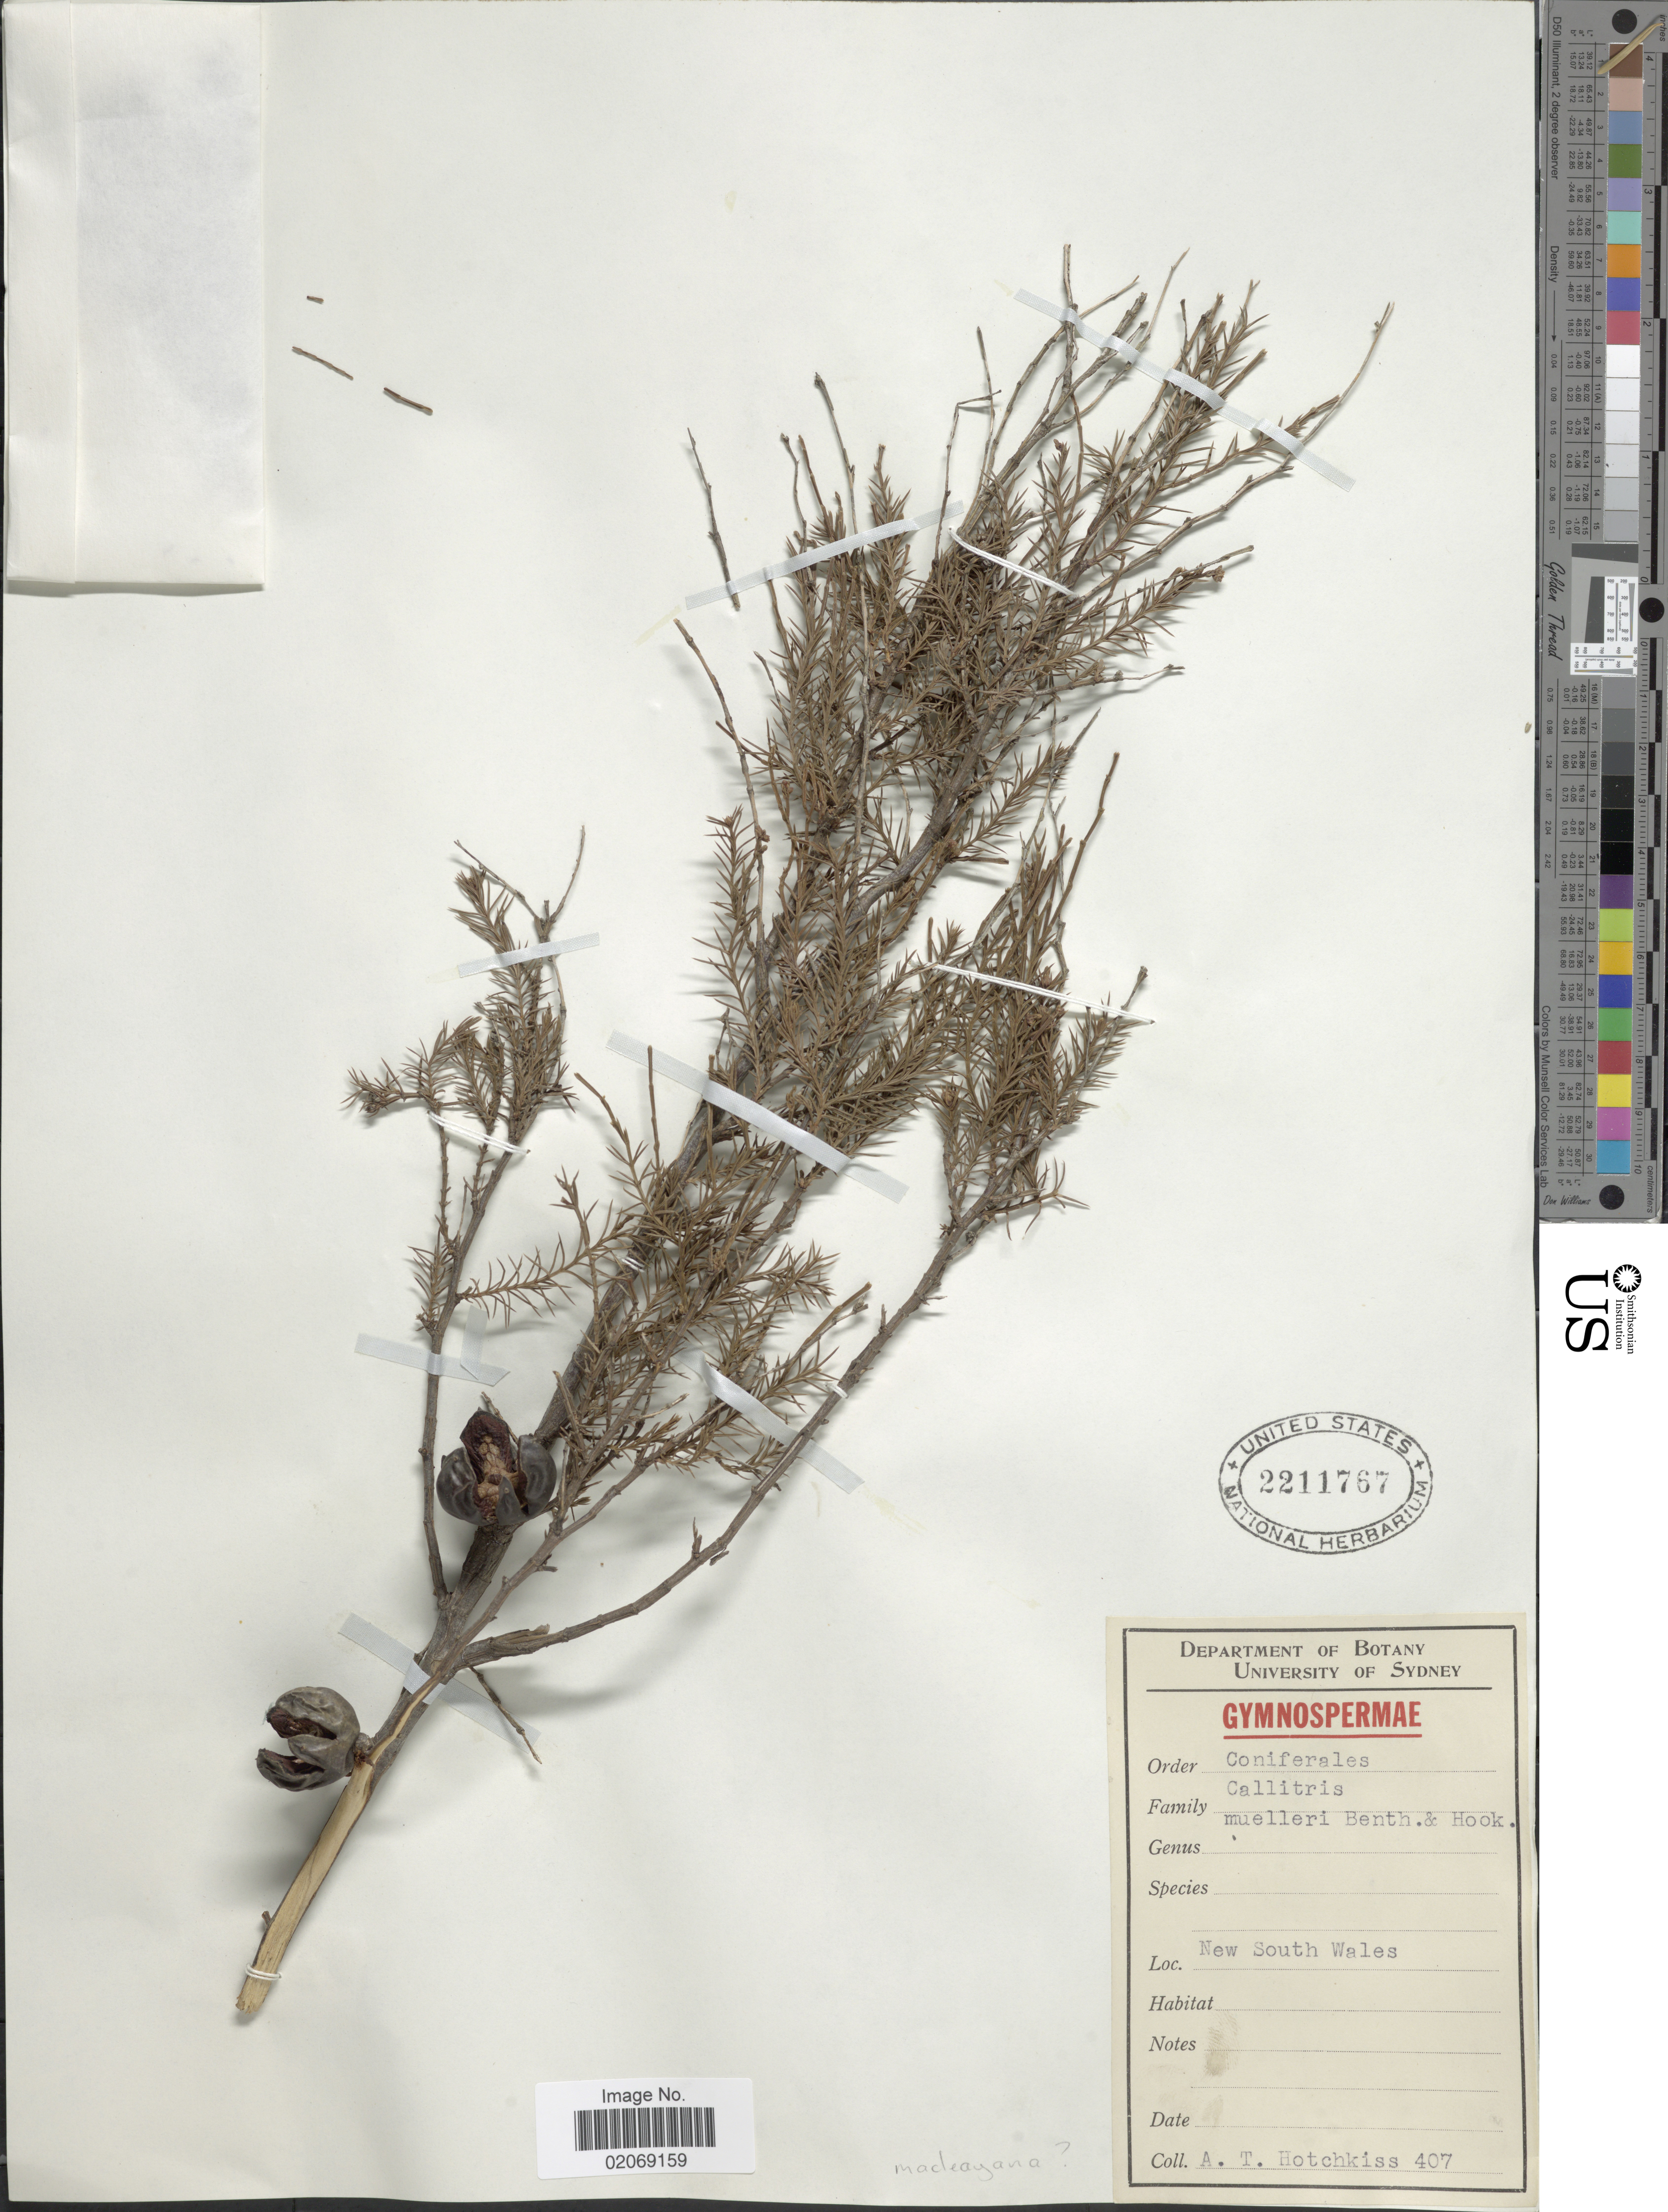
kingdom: Plantae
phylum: Tracheophyta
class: Pinopsida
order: Pinales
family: Cupressaceae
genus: Callitris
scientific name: Callitris muelleri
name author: Benth. & Hook. f. ex F. Muell.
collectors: A. Hotchkiss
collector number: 407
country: Australia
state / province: New South Wales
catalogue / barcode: US 2211767